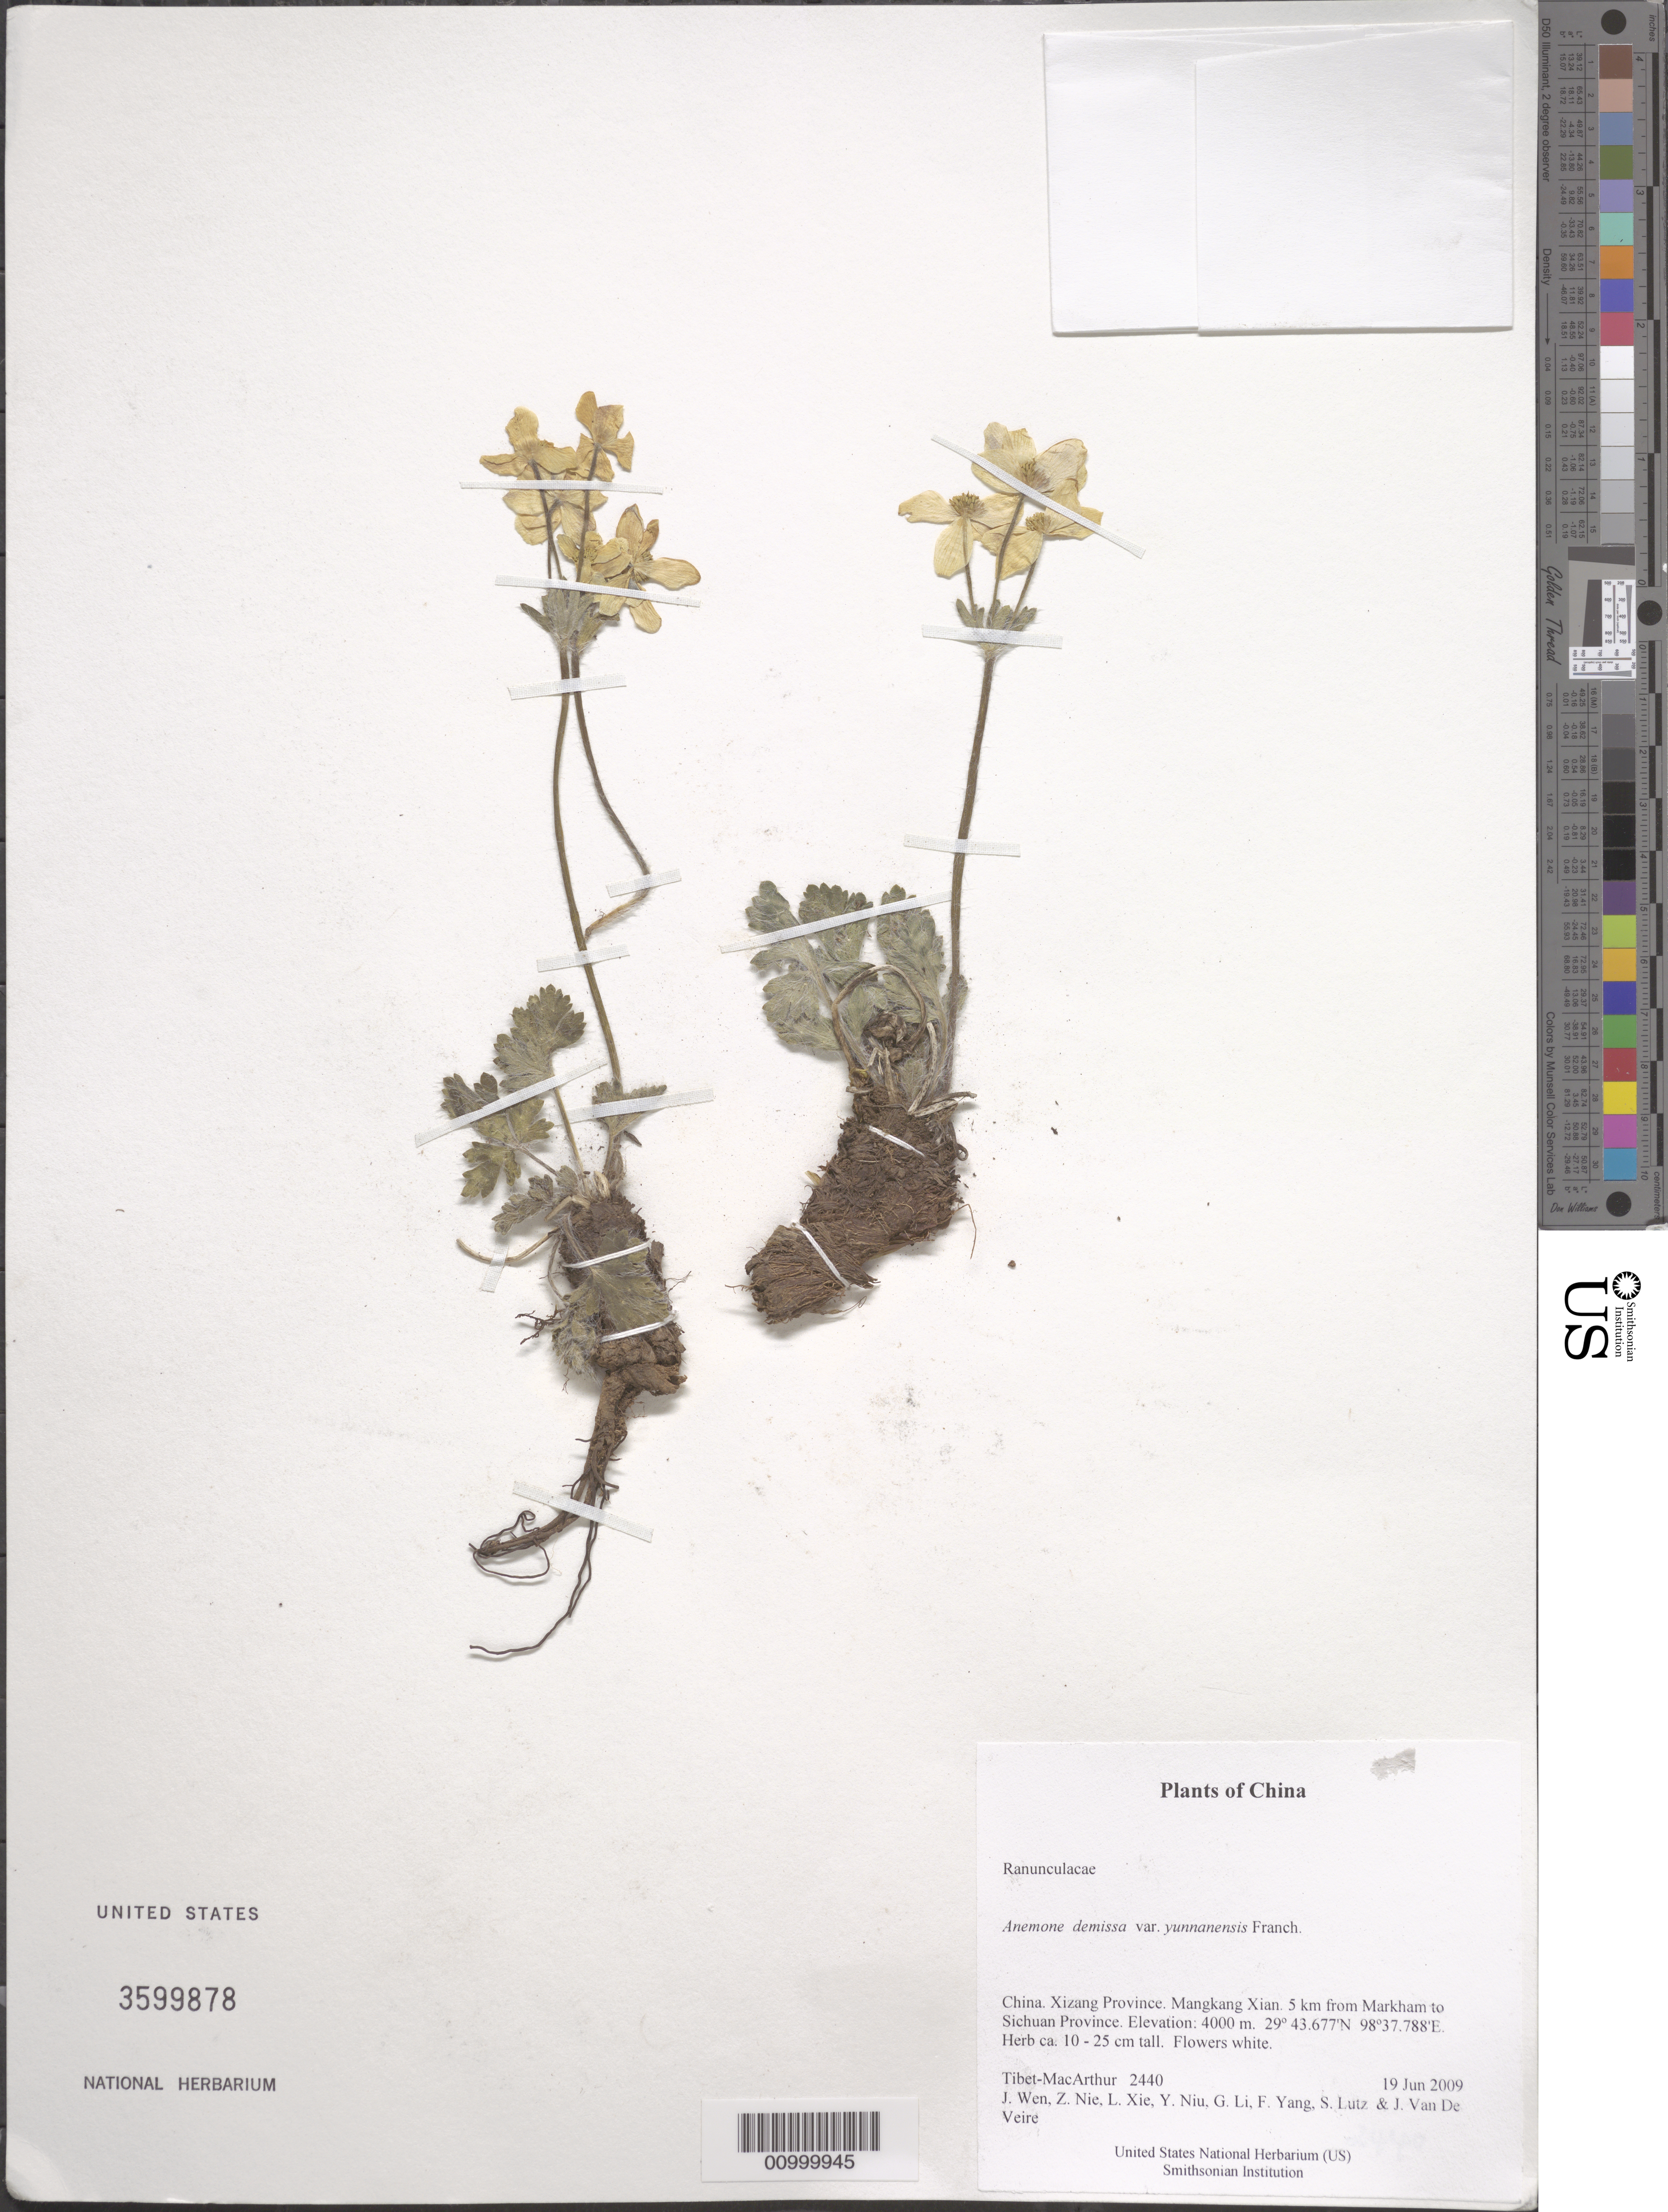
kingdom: Plantae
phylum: Tracheophyta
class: Magnoliopsida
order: Ranunculales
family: Ranunculaceae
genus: Anemone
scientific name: Anemone demissa var. yunnanensis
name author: Franch.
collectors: Tibet-MacArthur, J. Wen, Z. Nie, L. Xie, Y. Niu, G. Li, F. Yang, S. Lutz & J. Van De Veire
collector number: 2440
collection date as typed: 19 Jun 2009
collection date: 2009-06-19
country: China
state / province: Xizang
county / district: Mangkang Xian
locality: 5 km from Markham to Sichuan Province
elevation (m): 4000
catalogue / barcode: US 3599878